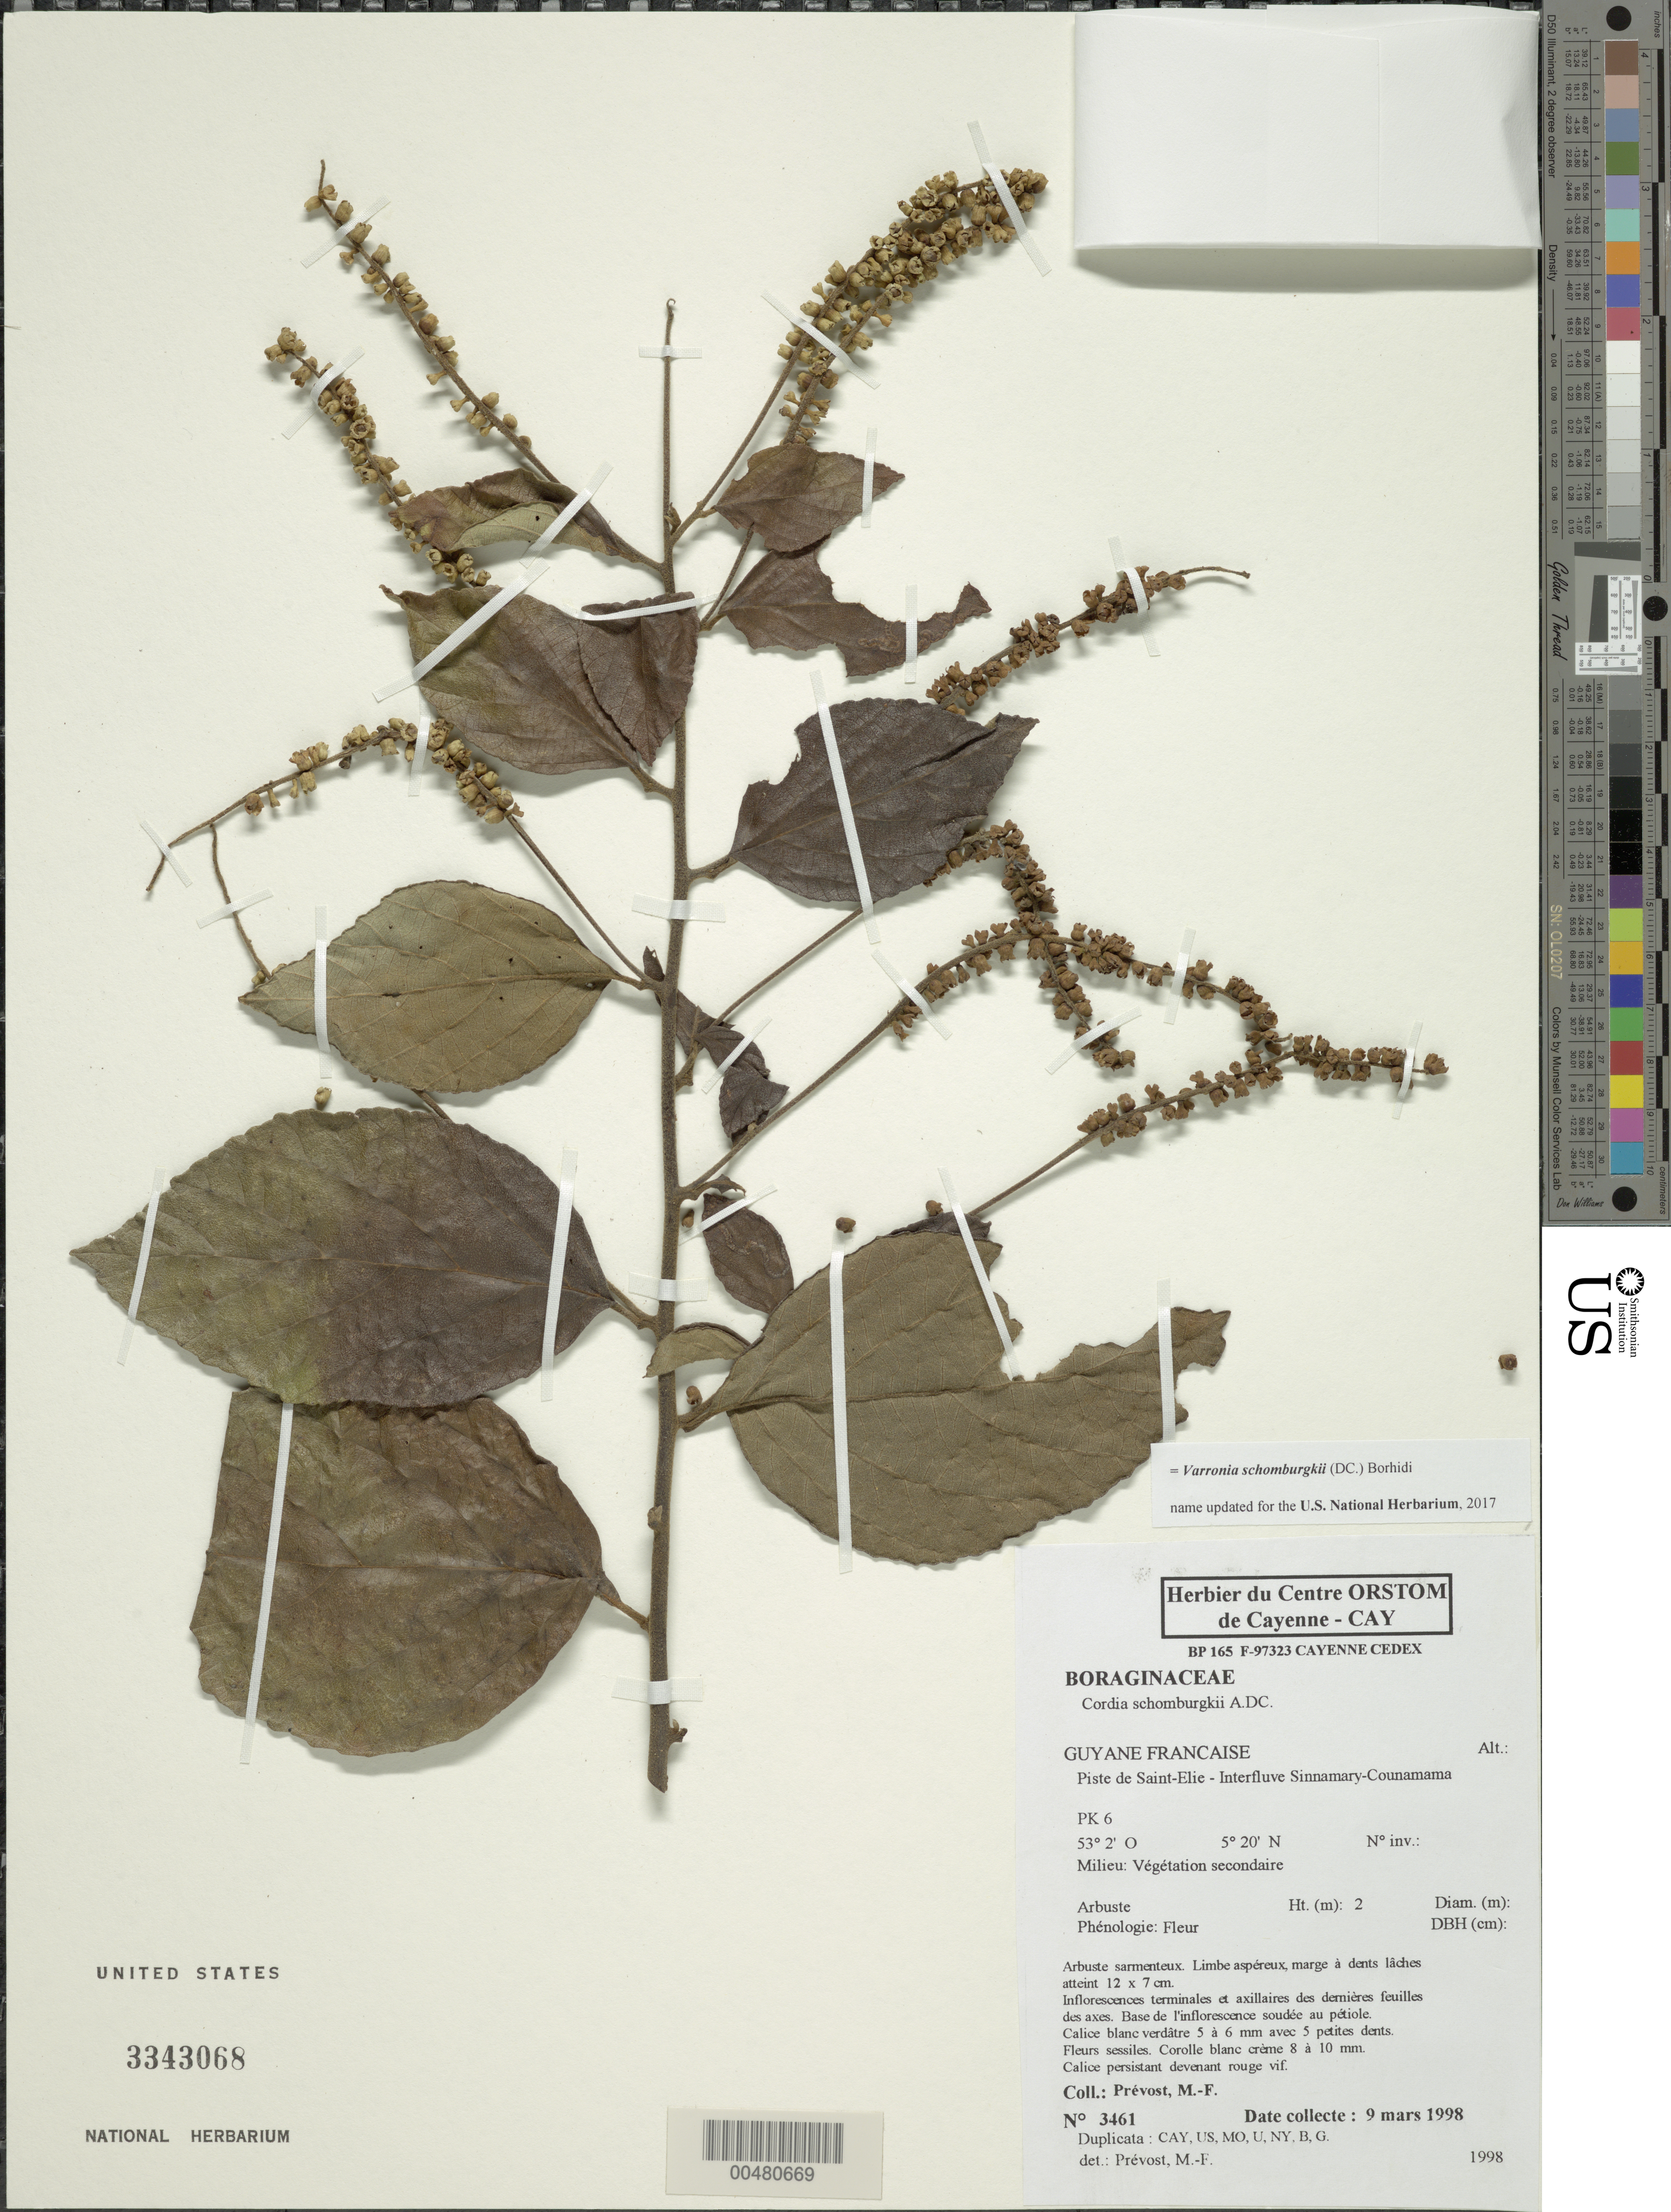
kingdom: Plantae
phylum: Tracheophyta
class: Magnoliopsida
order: Boraginales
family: Cordiaceae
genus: Varronia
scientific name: Varronia schomburgkii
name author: (DC.) Borhidi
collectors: M.-F. Prévost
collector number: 3461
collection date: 1998-03-09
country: French Guiana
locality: Guyane Francaise, Piste de Saint-Elie, Interfluve Sinnamary-Counamama.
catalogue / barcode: US 3343068